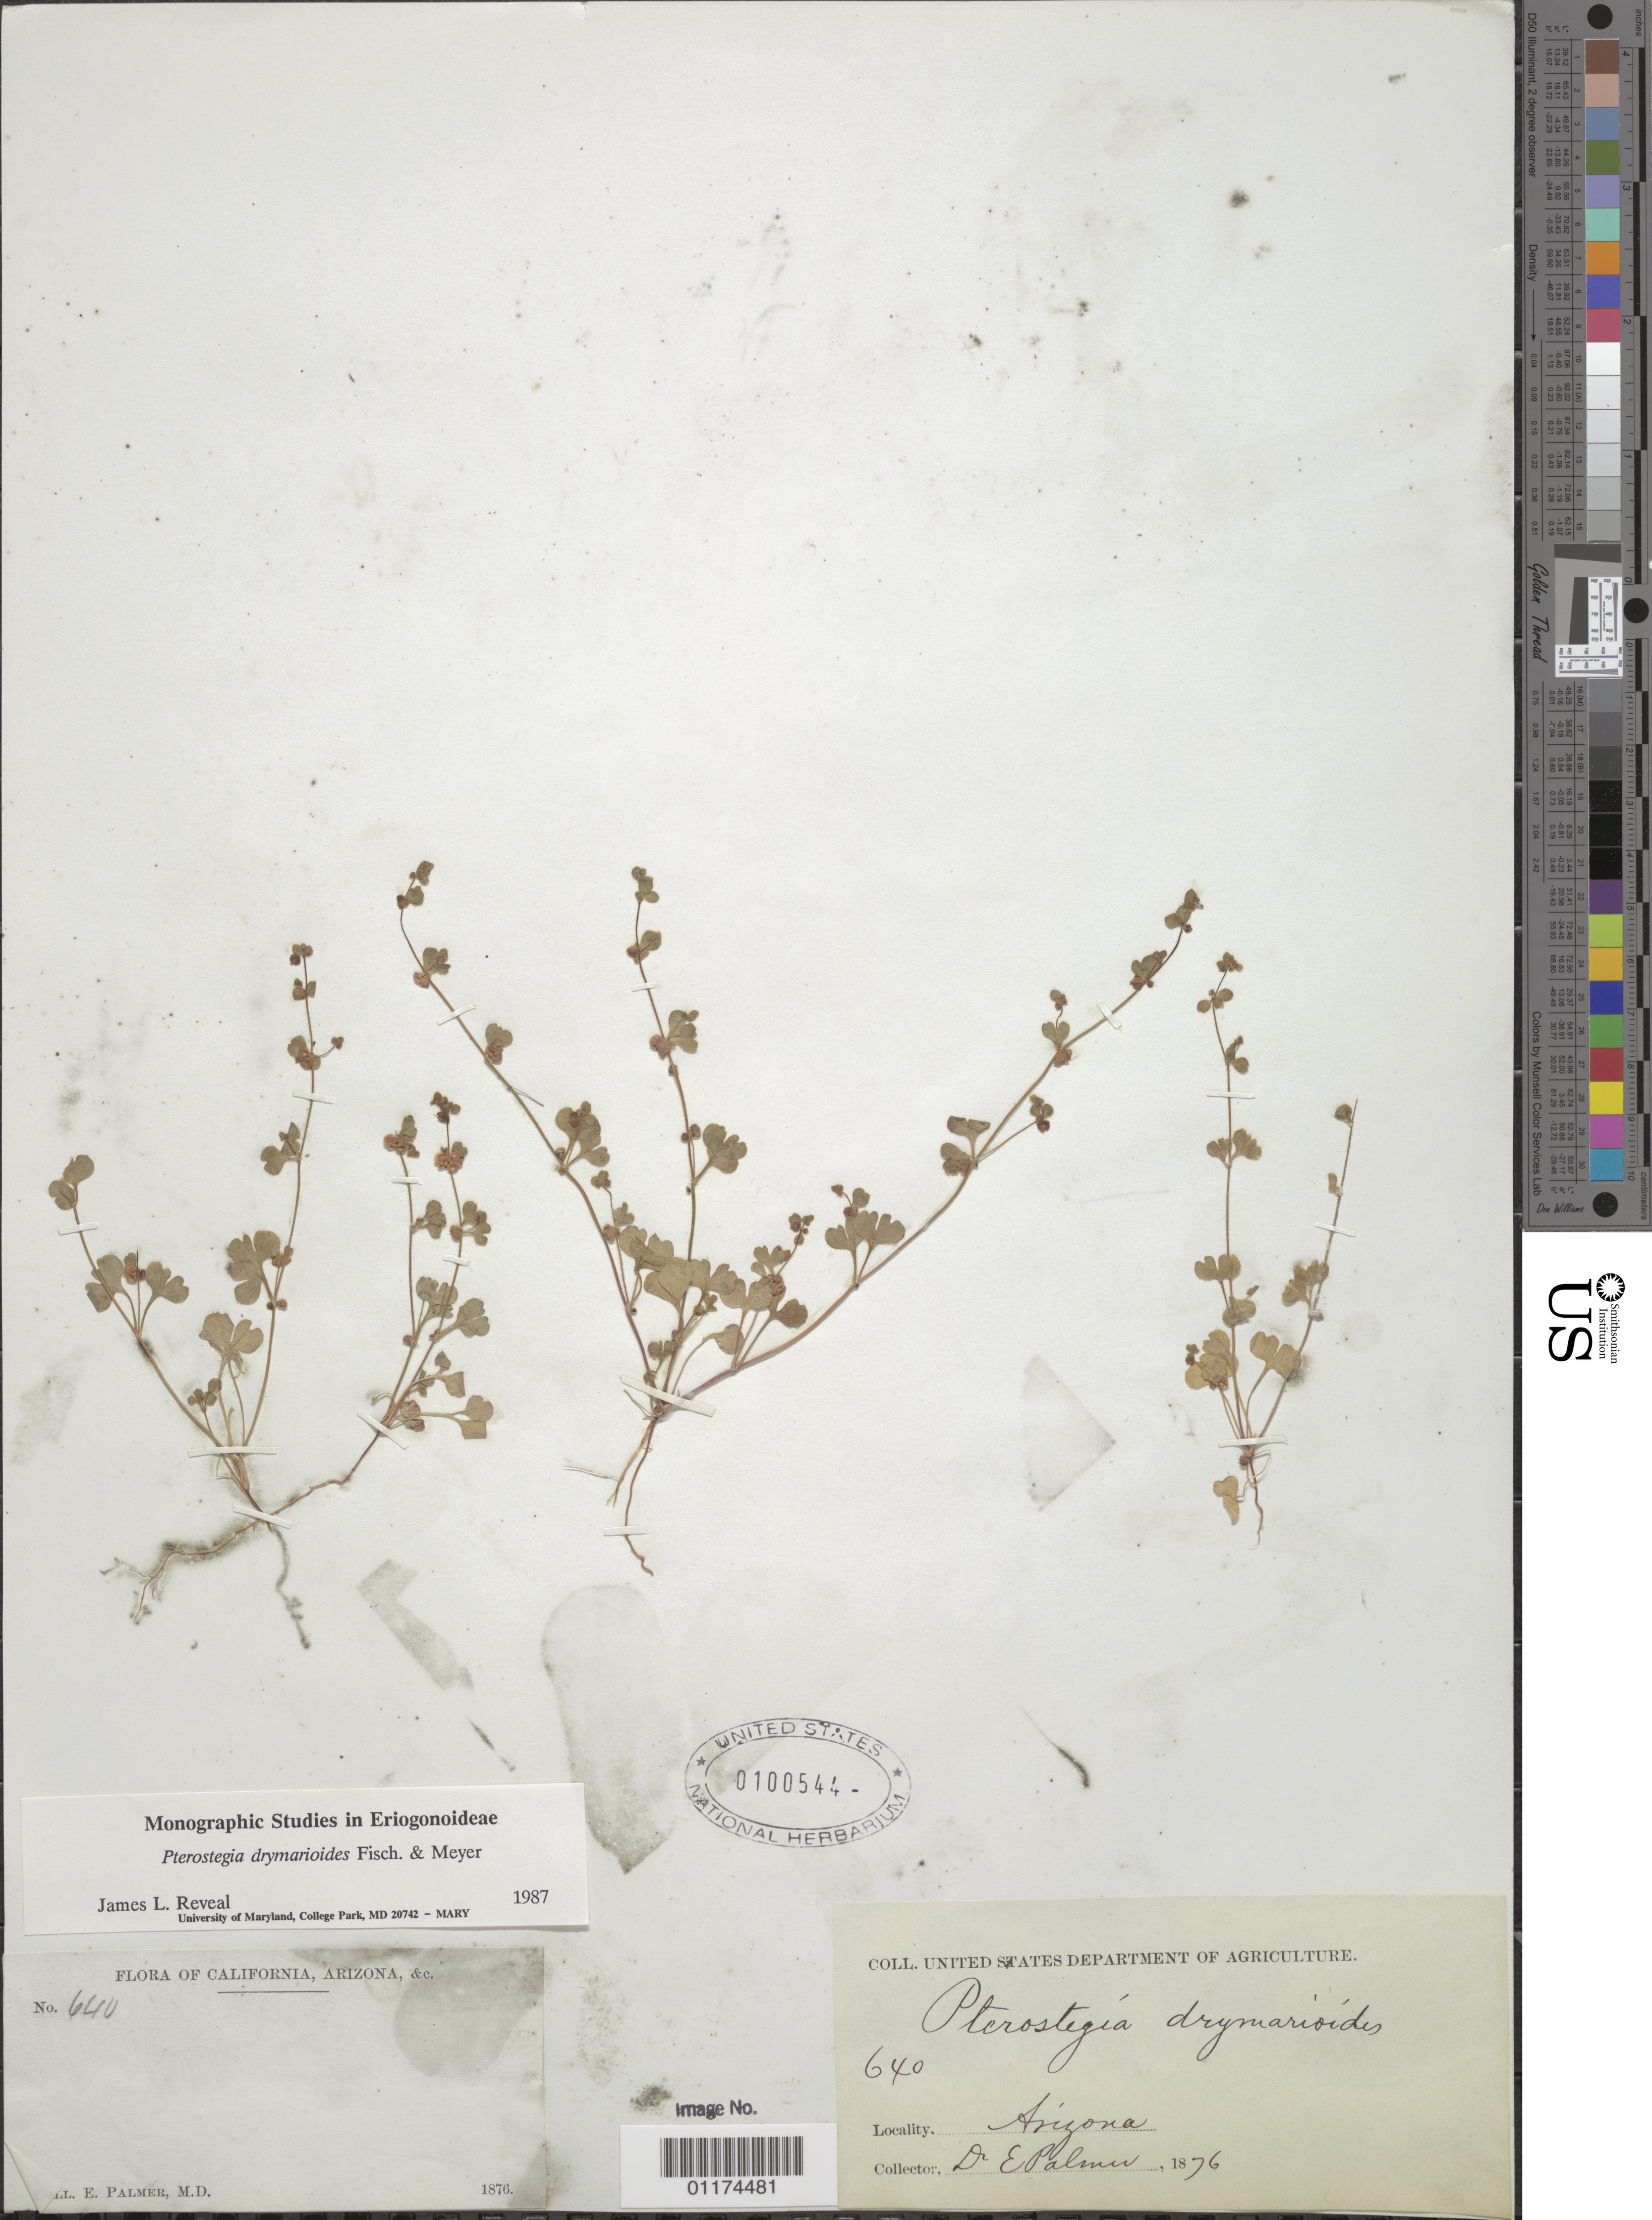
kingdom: Plantae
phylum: Tracheophyta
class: Magnoliopsida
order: Caryophyllales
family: Polygonaceae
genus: Pterostegia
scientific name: Pterostegia drymarioides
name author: Fisch. & C.A. Mey.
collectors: E. Palmer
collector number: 640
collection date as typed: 1876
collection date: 1876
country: United States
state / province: Arizona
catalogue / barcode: US 100544